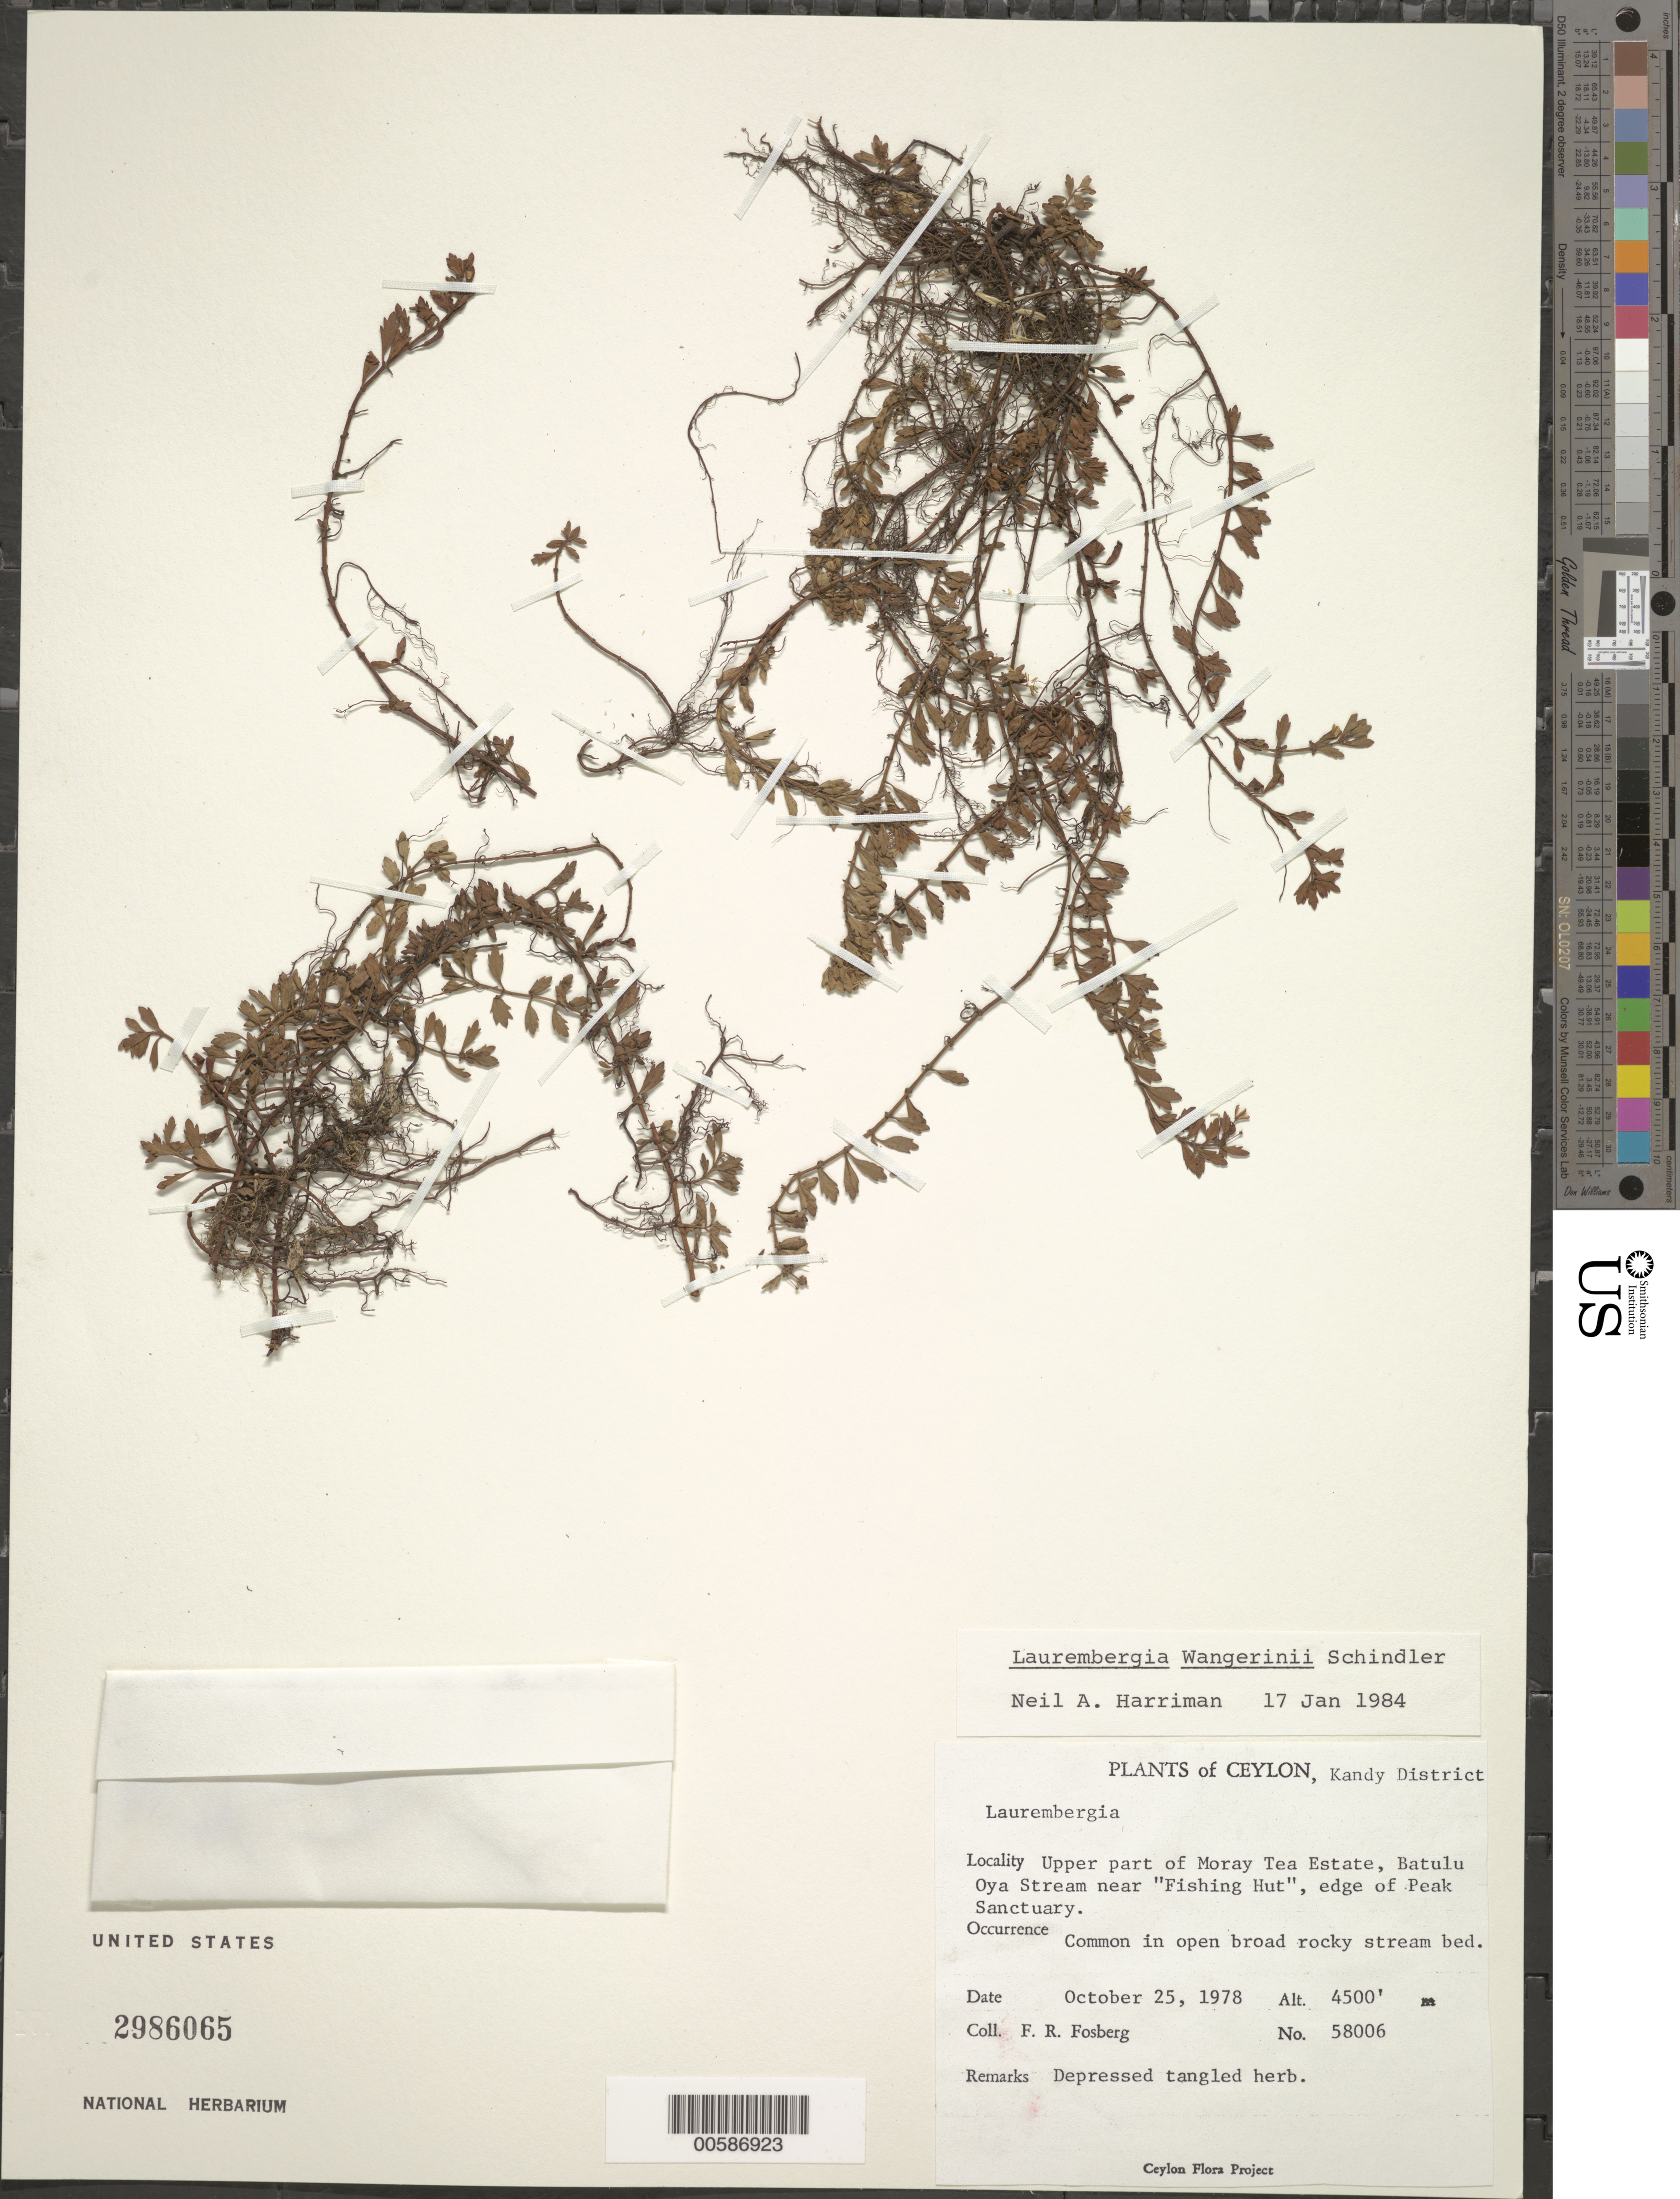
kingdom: Plantae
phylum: Tracheophyta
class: Magnoliopsida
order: Saxifragales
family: Haloragaceae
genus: Laurembergia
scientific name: Laurembergia indica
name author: (Thwaites) Schindl.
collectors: F. R. Fosberg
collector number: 58006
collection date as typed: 25 Oct 1978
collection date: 1978-10-25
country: Sri Lanka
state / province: Central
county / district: Kandy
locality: Moray Tea Estate, Batulu Oya Stream near fishing hut, edge of Peak Sanctuary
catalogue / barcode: US 2986065